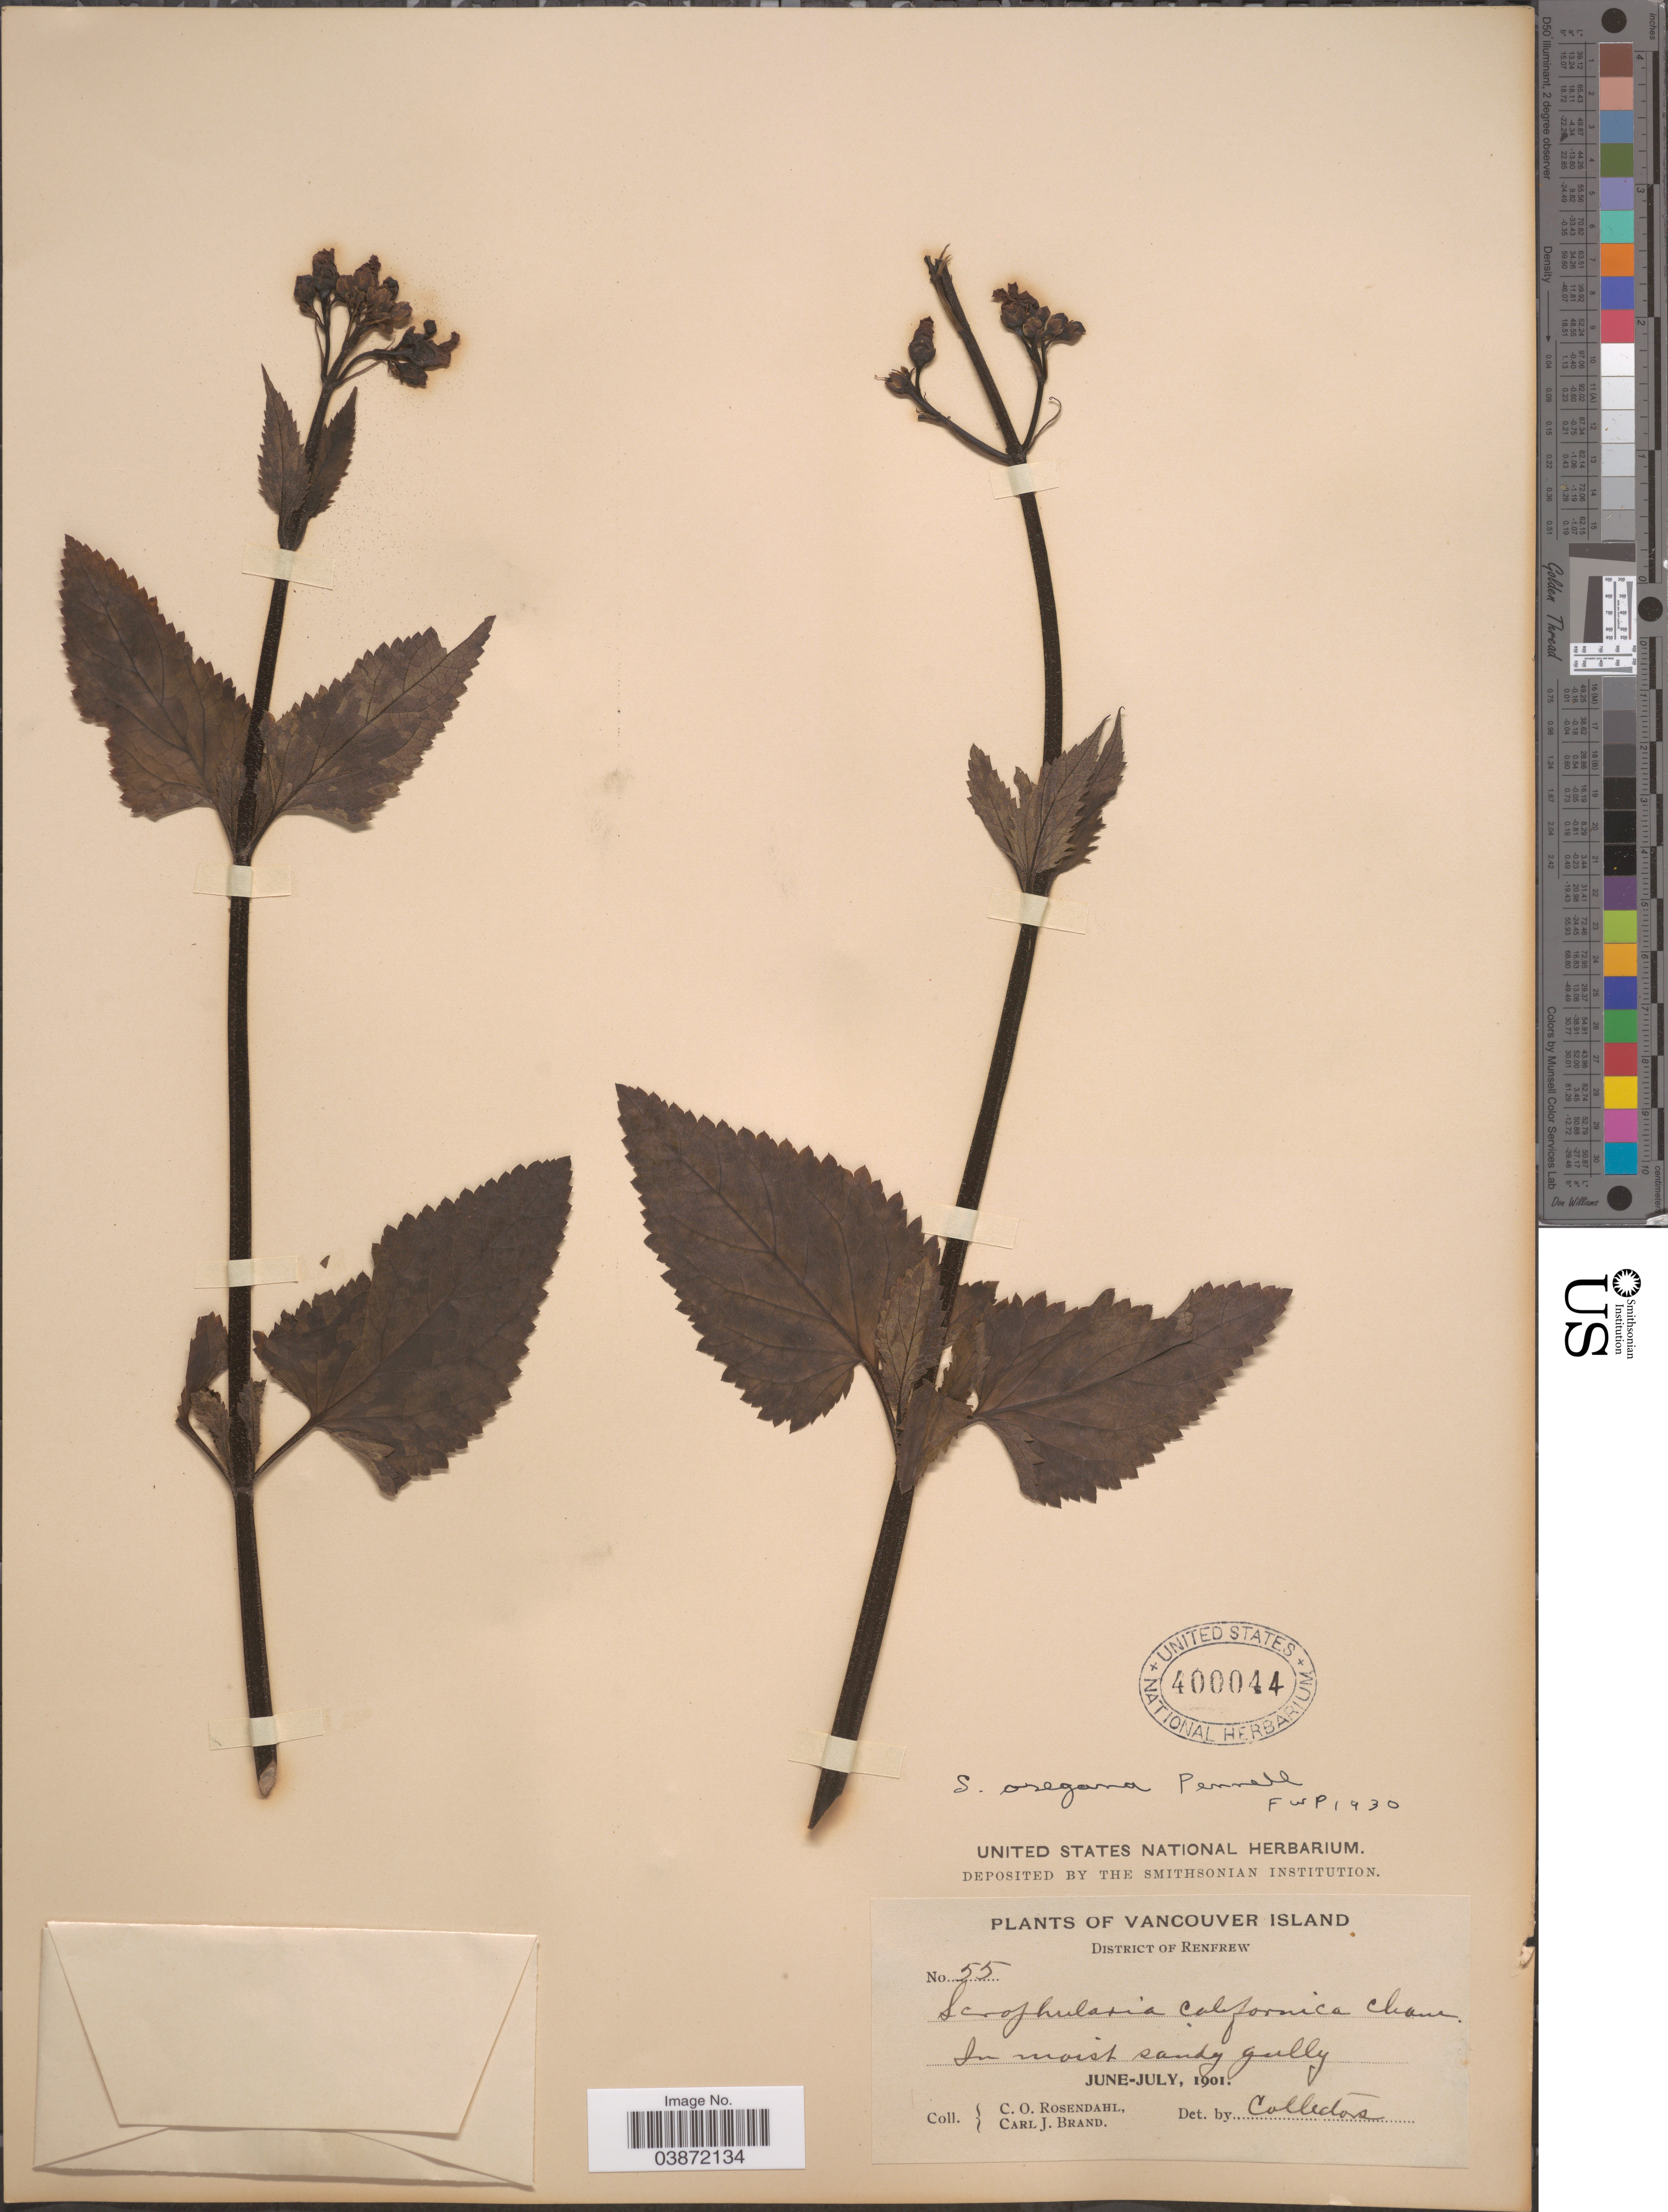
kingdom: Plantae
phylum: Tracheophyta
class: Magnoliopsida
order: Lamiales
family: Scrophulariaceae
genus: Scrophularia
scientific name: Scrophularia oregana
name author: Pennell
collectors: C. O. Rosendahl & C. J. Brand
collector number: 55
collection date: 1901-06/1901-07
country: Canada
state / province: British Columbia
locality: Vancouver Island. District of Renfrew. In moist sandy gully.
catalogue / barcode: US 400044